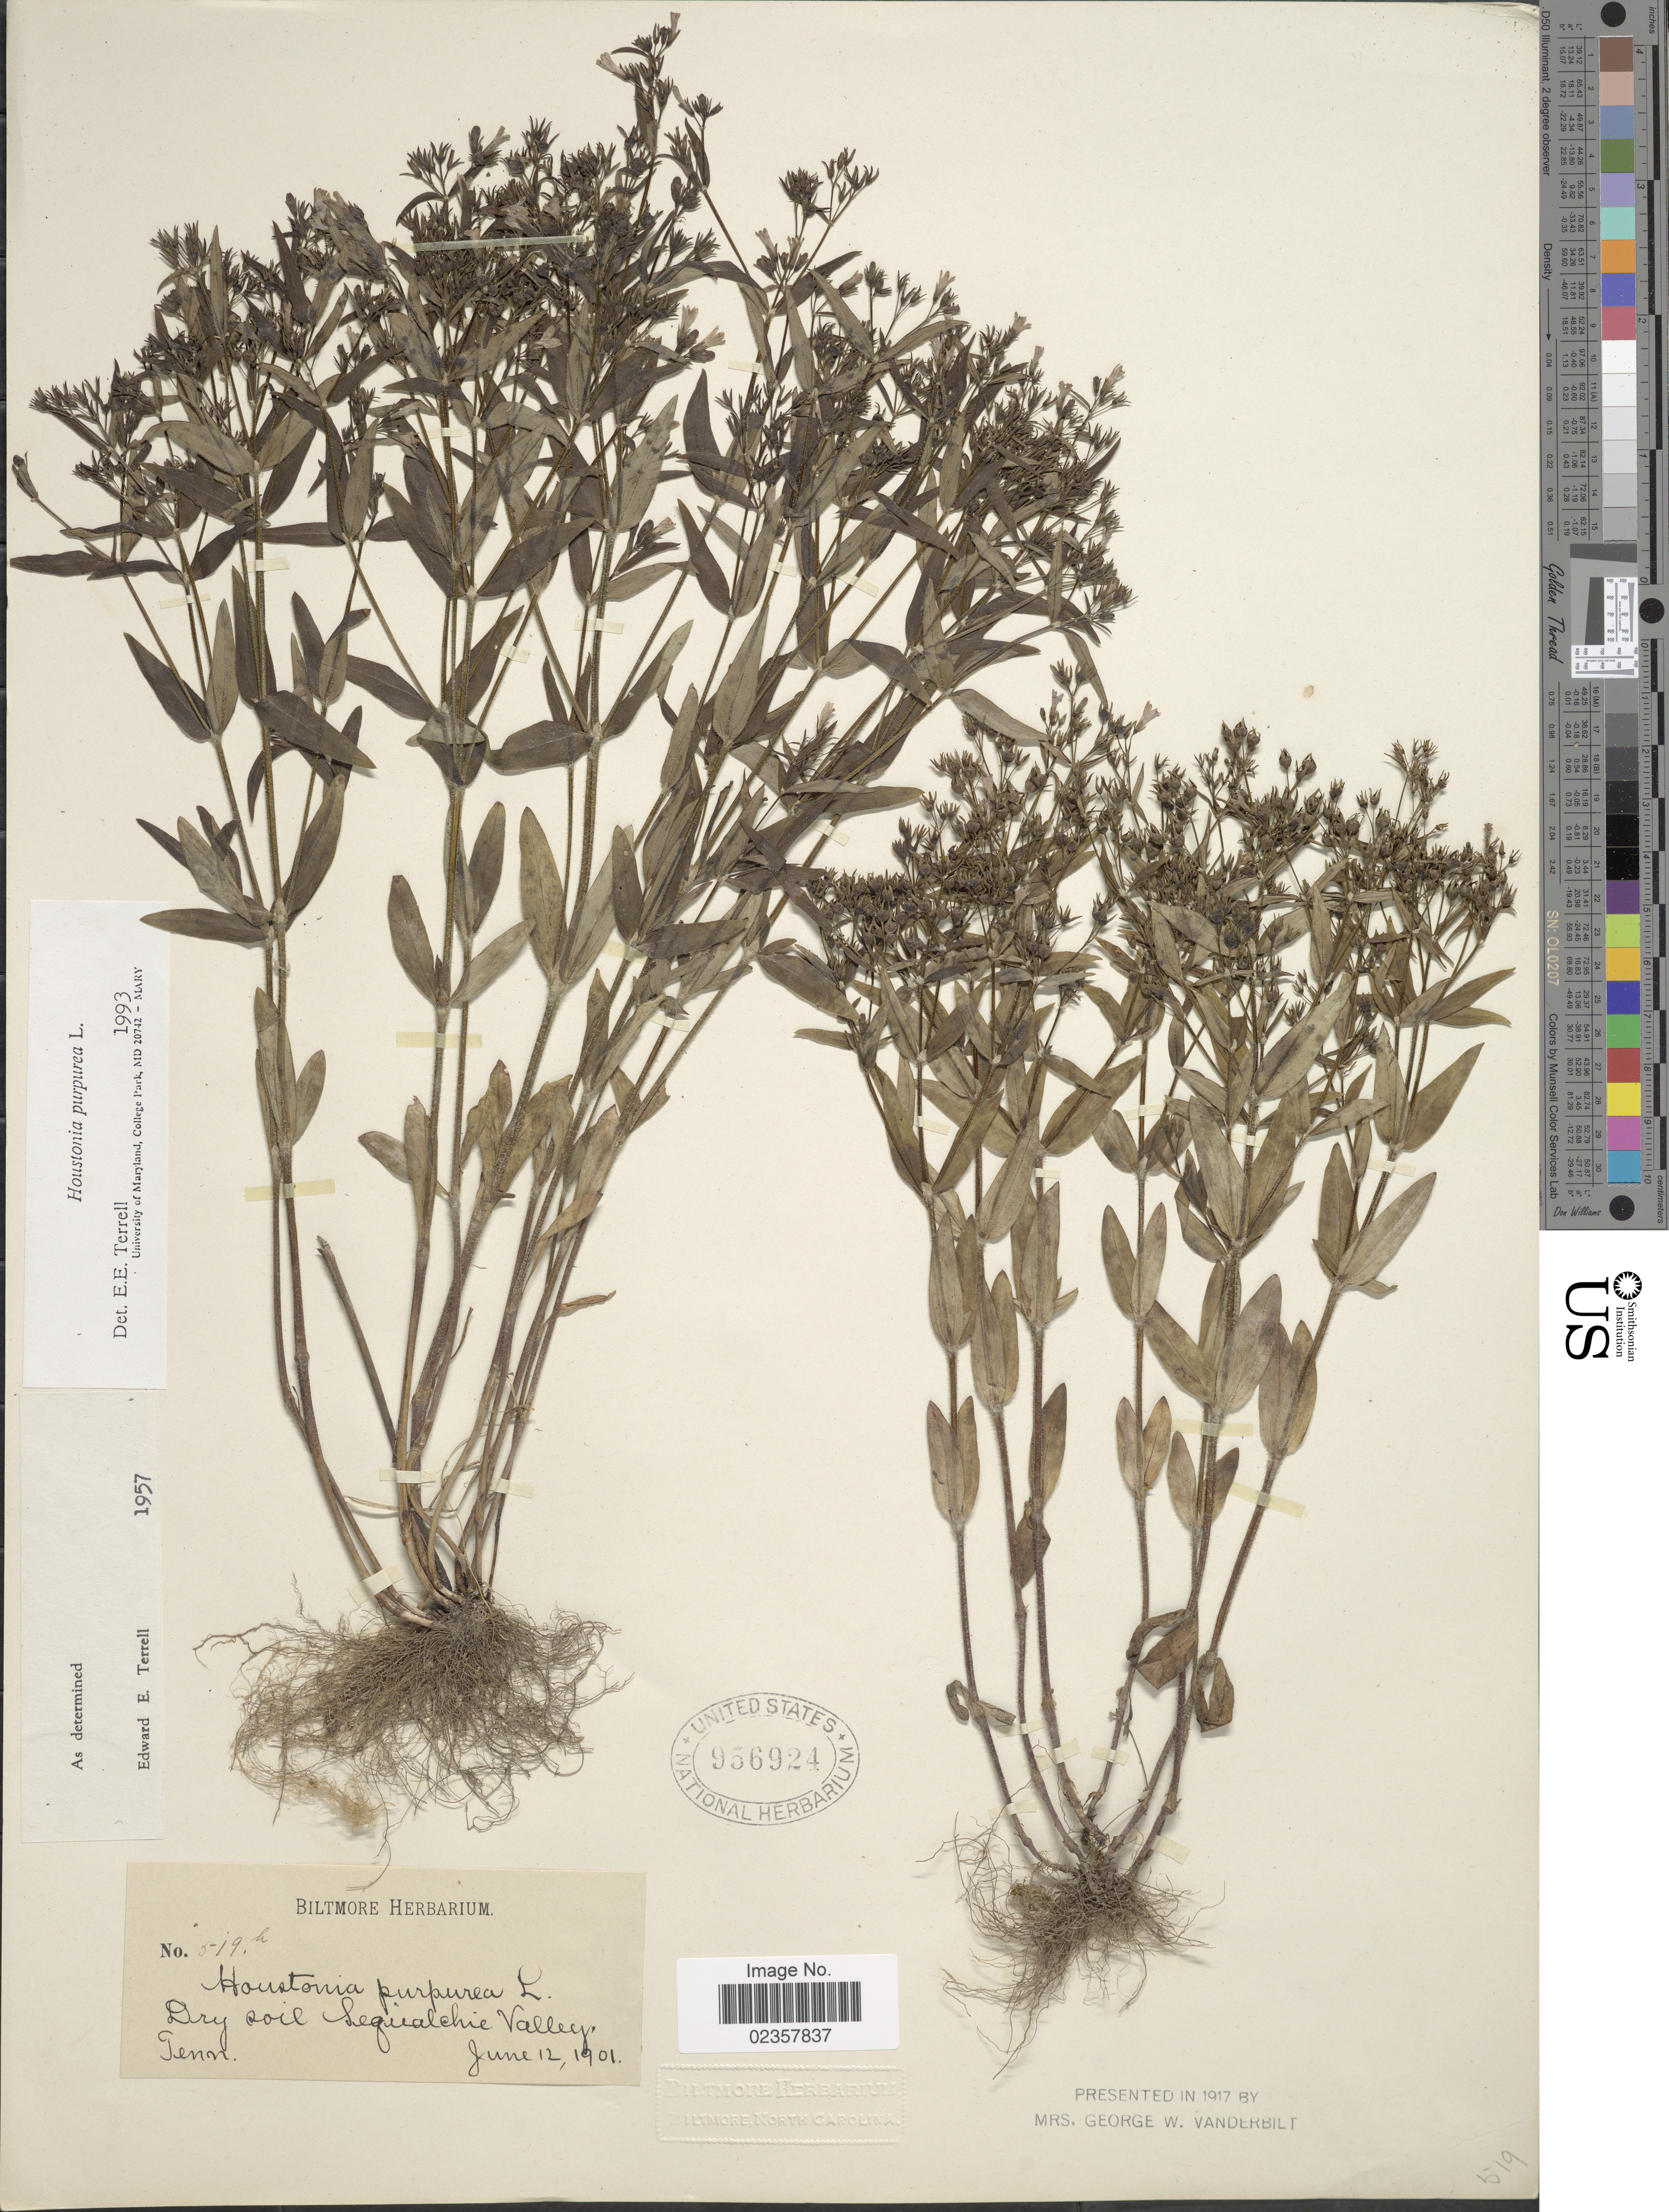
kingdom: Plantae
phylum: Tracheophyta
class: Magnoliopsida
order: Gentianales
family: Rubiaceae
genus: Houstonia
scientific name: Houstonia purpurea var. purpurea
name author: L.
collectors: ex herb. Biltmore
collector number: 519h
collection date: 1901-06-12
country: United States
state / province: Tennessee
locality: Dry soil, Seguatche Valley, Tenn.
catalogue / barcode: US 956924